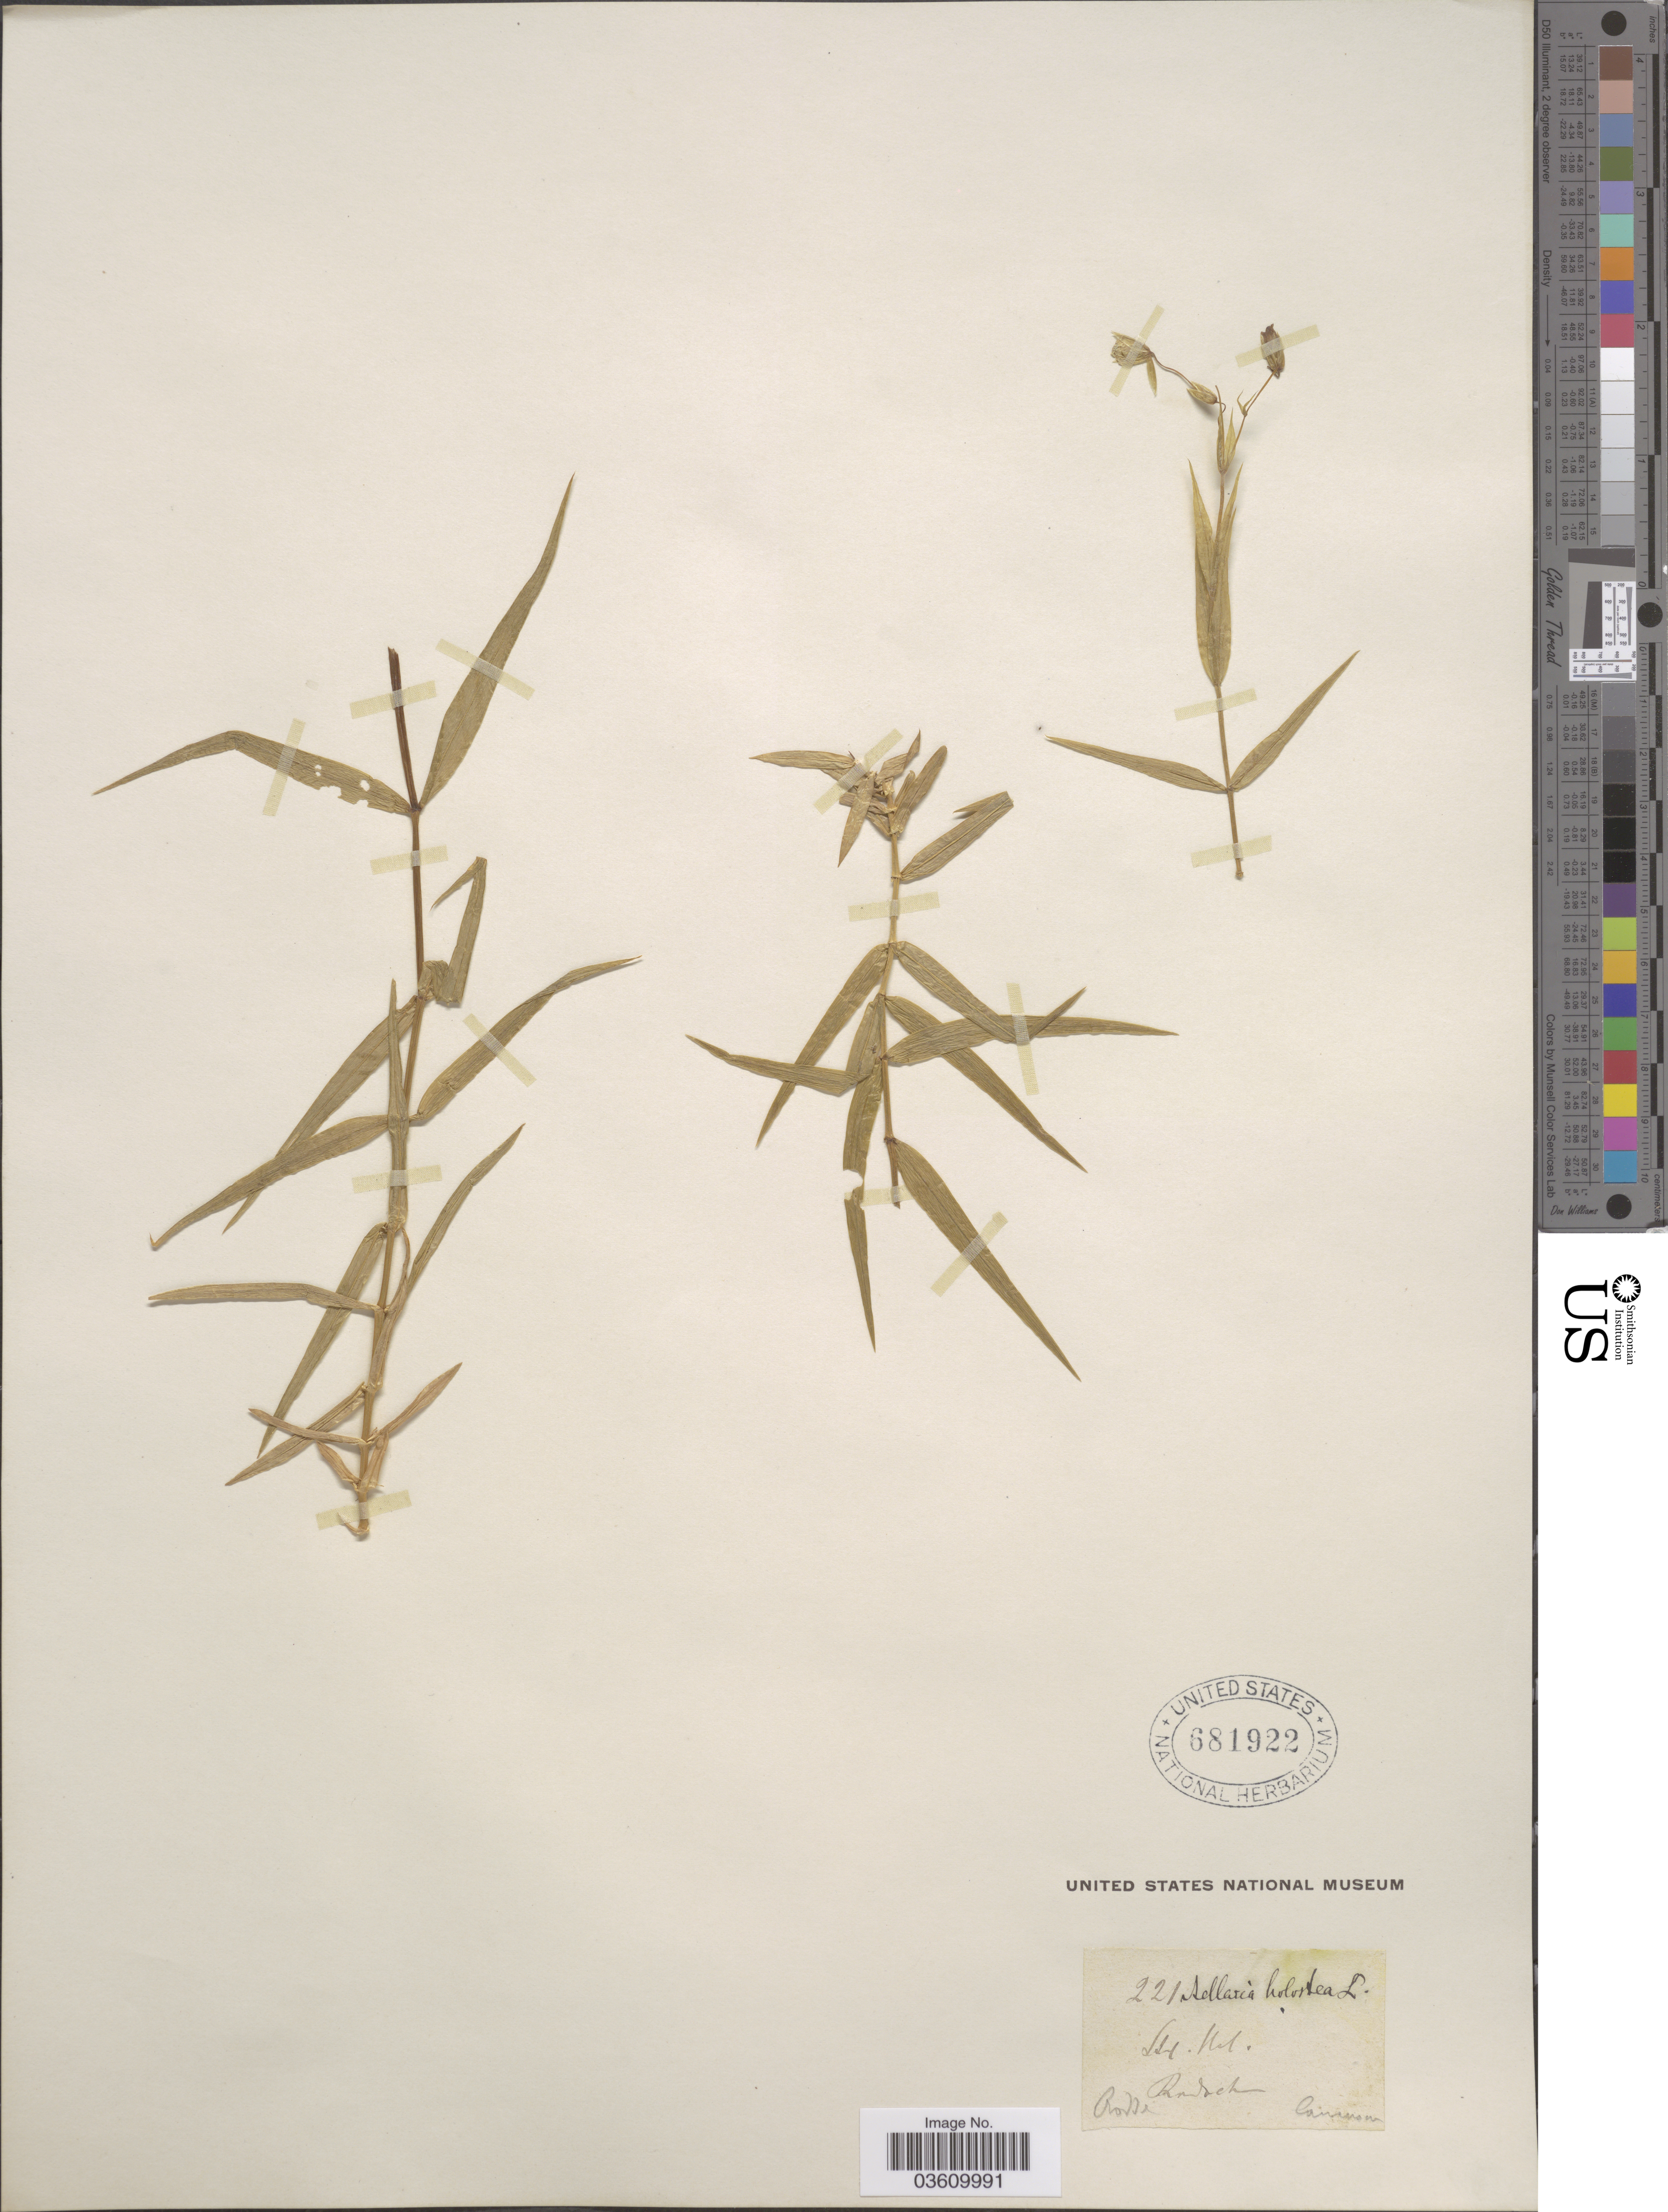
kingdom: Plantae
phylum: Tracheophyta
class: Magnoliopsida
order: Caryophyllales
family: Caryophyllaceae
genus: Rabelera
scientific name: Rabelera holostea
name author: (L.) M.T. Sharples & E.A. Tripp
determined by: U.S. National Herbarium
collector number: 221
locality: Ranch [interpreted], Rotte [interpreted].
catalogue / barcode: US 681922